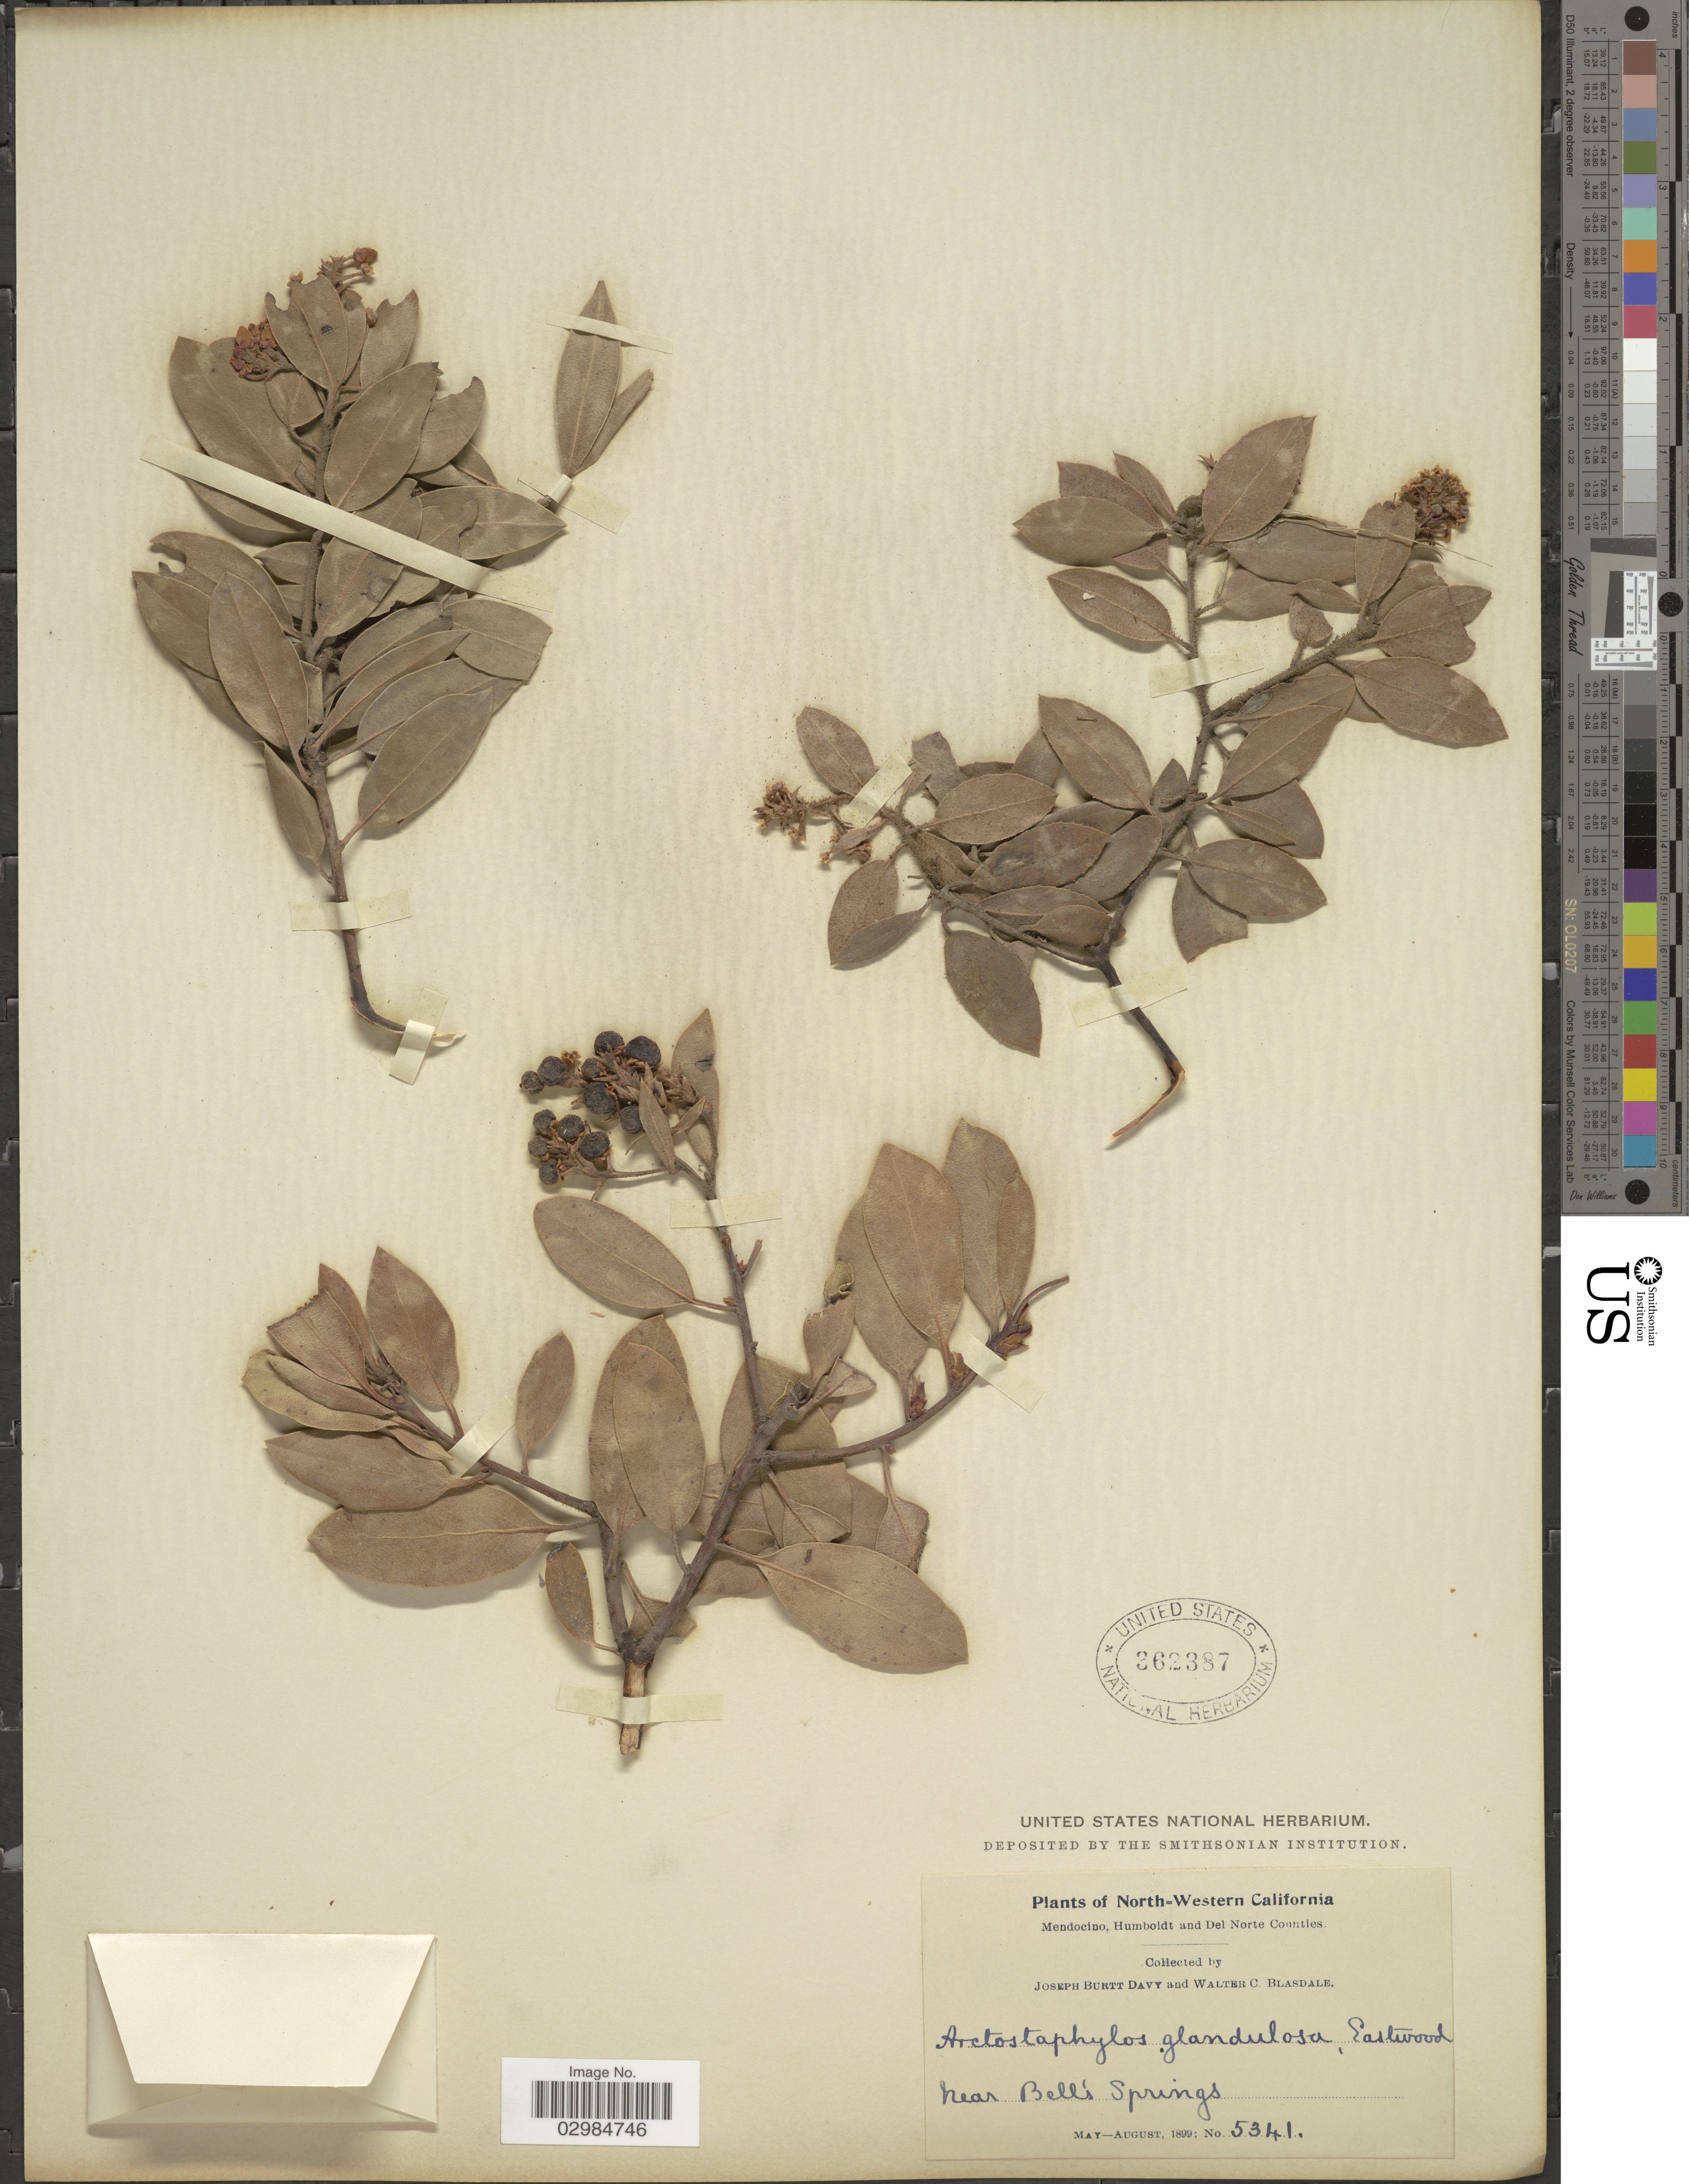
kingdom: Plantae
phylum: Tracheophyta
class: Magnoliopsida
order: Ericales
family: Ericaceae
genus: Arctostaphylos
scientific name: Arctostaphylos tomentosa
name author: (Pursh) Lindl.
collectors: J. Burtt Davy & W. Blasdale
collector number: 5341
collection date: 1899-05/1899-08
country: United States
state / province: California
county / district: Mendocino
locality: North-Western California. Mendocino, Humboldt and Del Norte Counties. Near Bell's Springs.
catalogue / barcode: US 362387